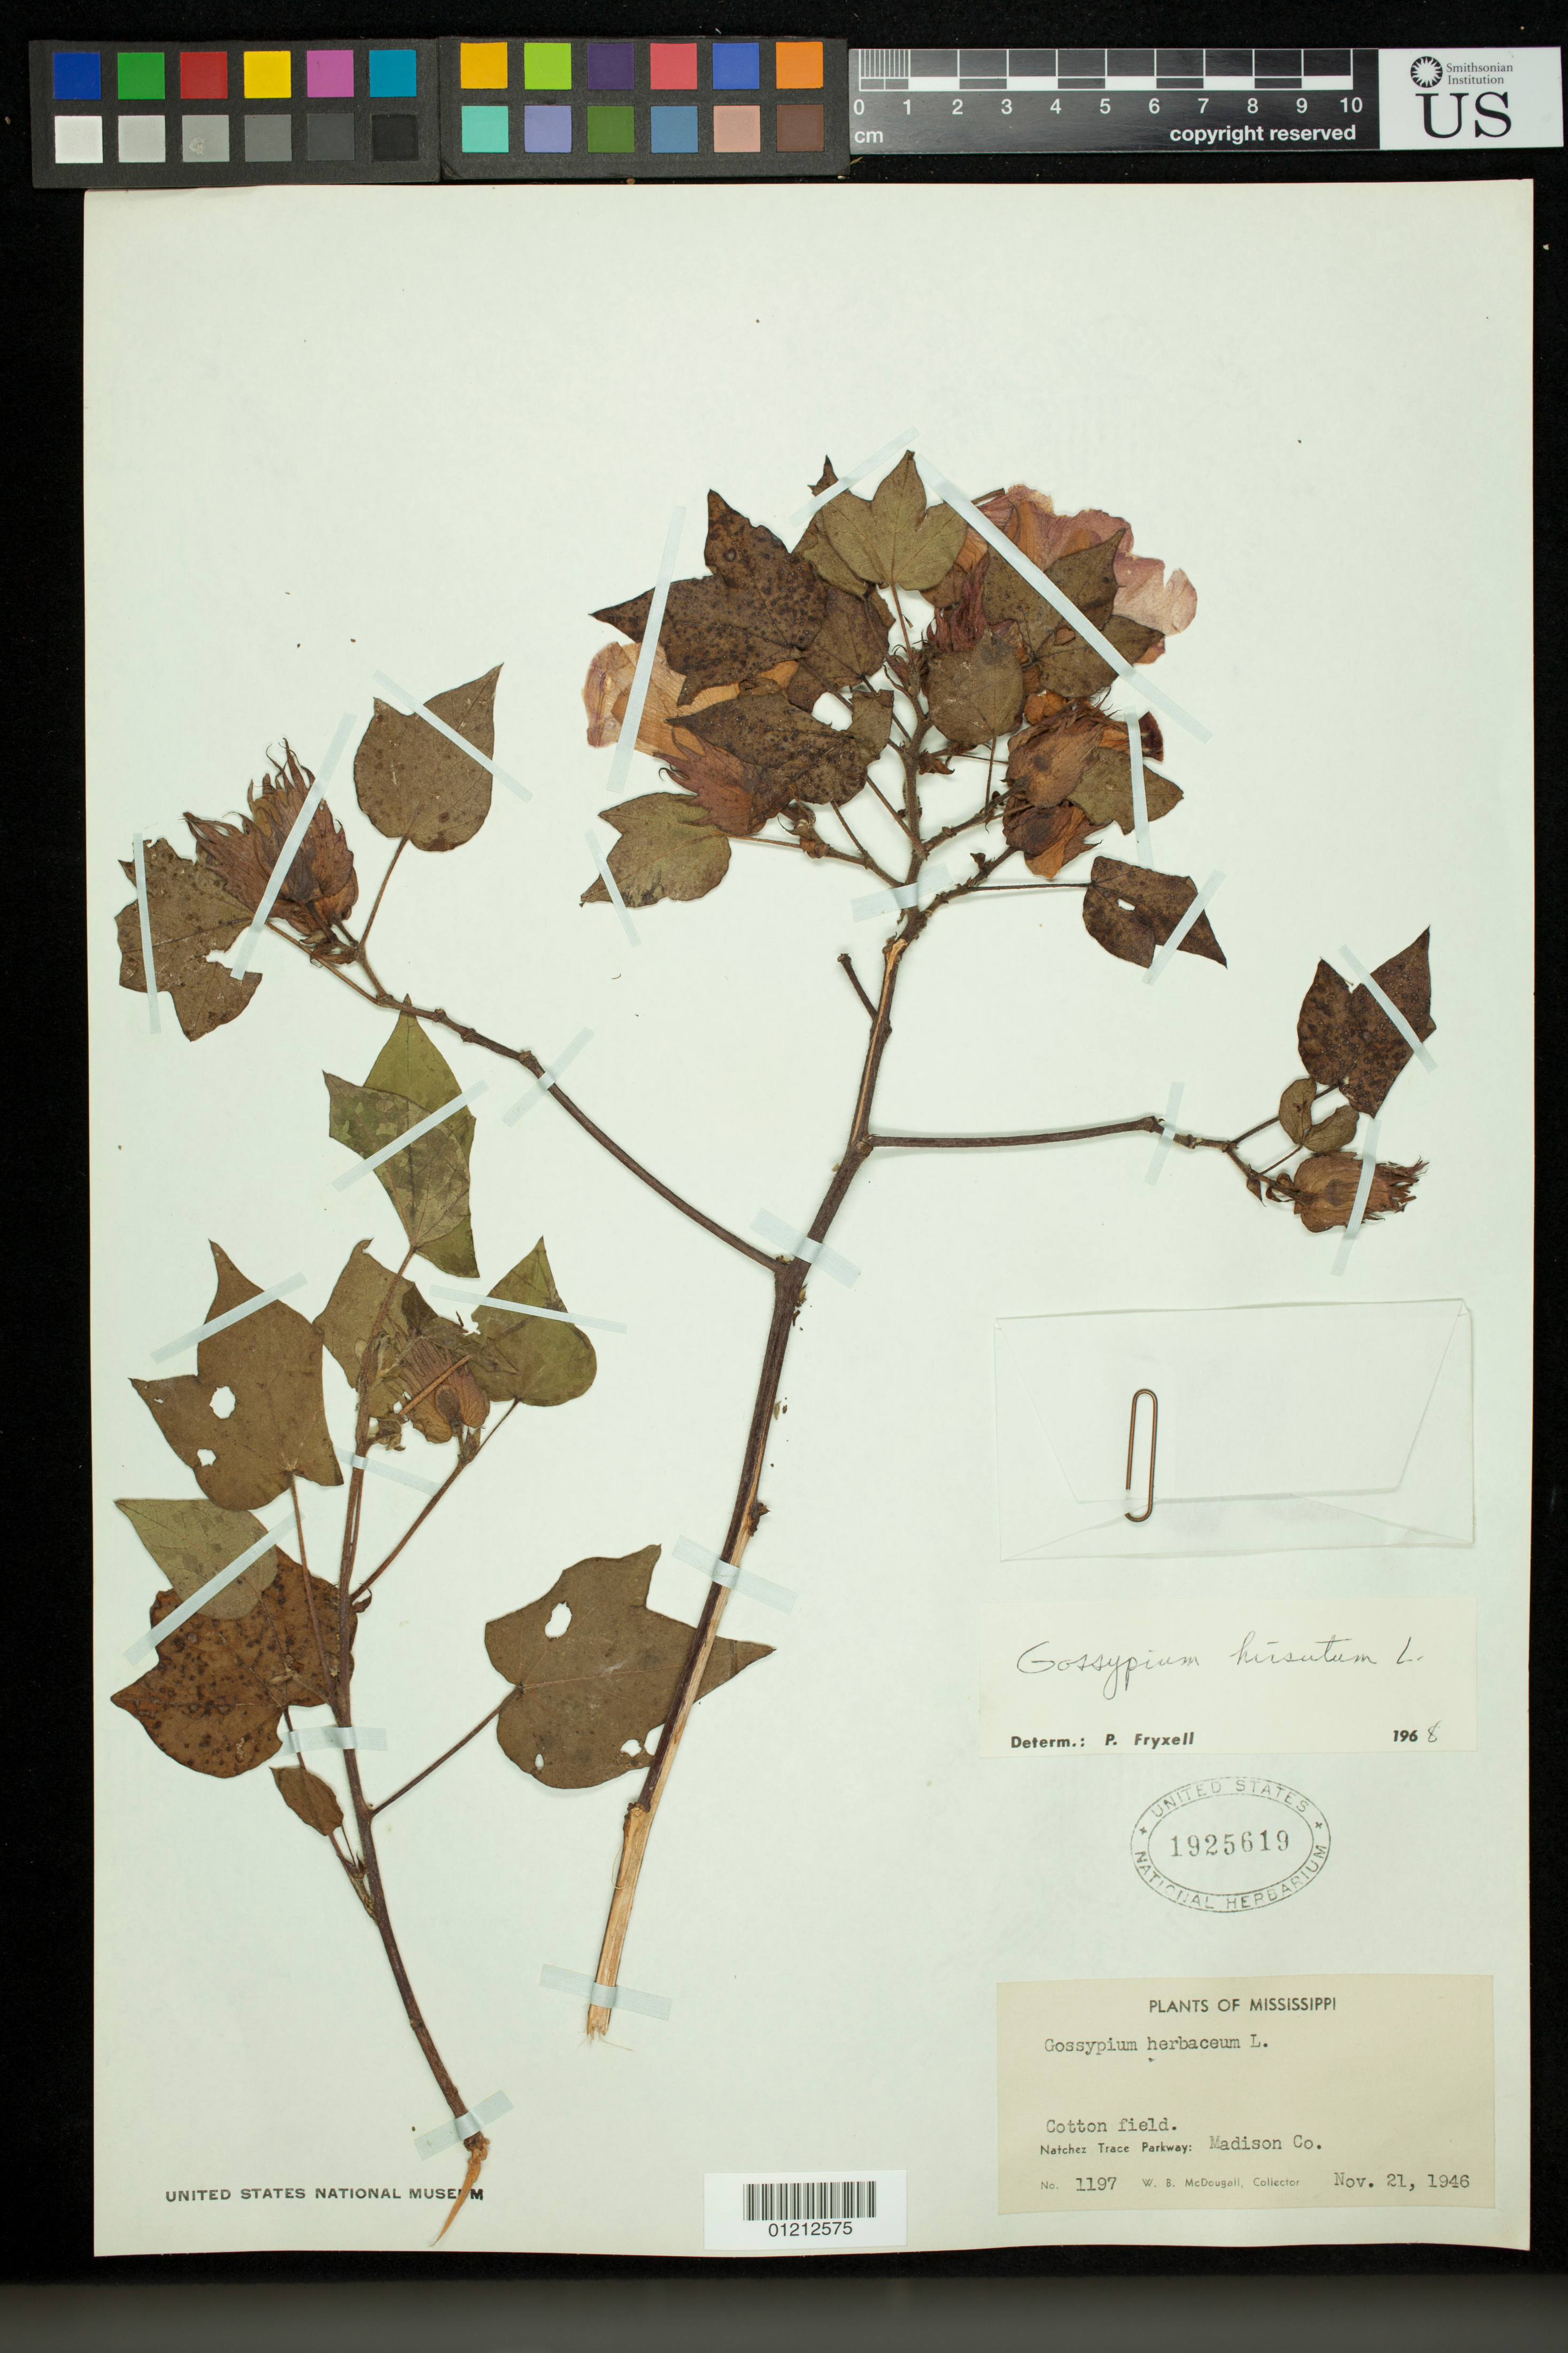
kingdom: Plantae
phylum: Tracheophyta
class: Magnoliopsida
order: Malvales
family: Malvaceae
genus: Gossypium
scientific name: Gossypium hirsutum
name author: L.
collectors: W. B. McDougall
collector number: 1197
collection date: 1946-11-21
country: United States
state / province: Mississippi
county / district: Madison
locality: Natchez Trace Parkway. Cotton field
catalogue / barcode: US 1925619